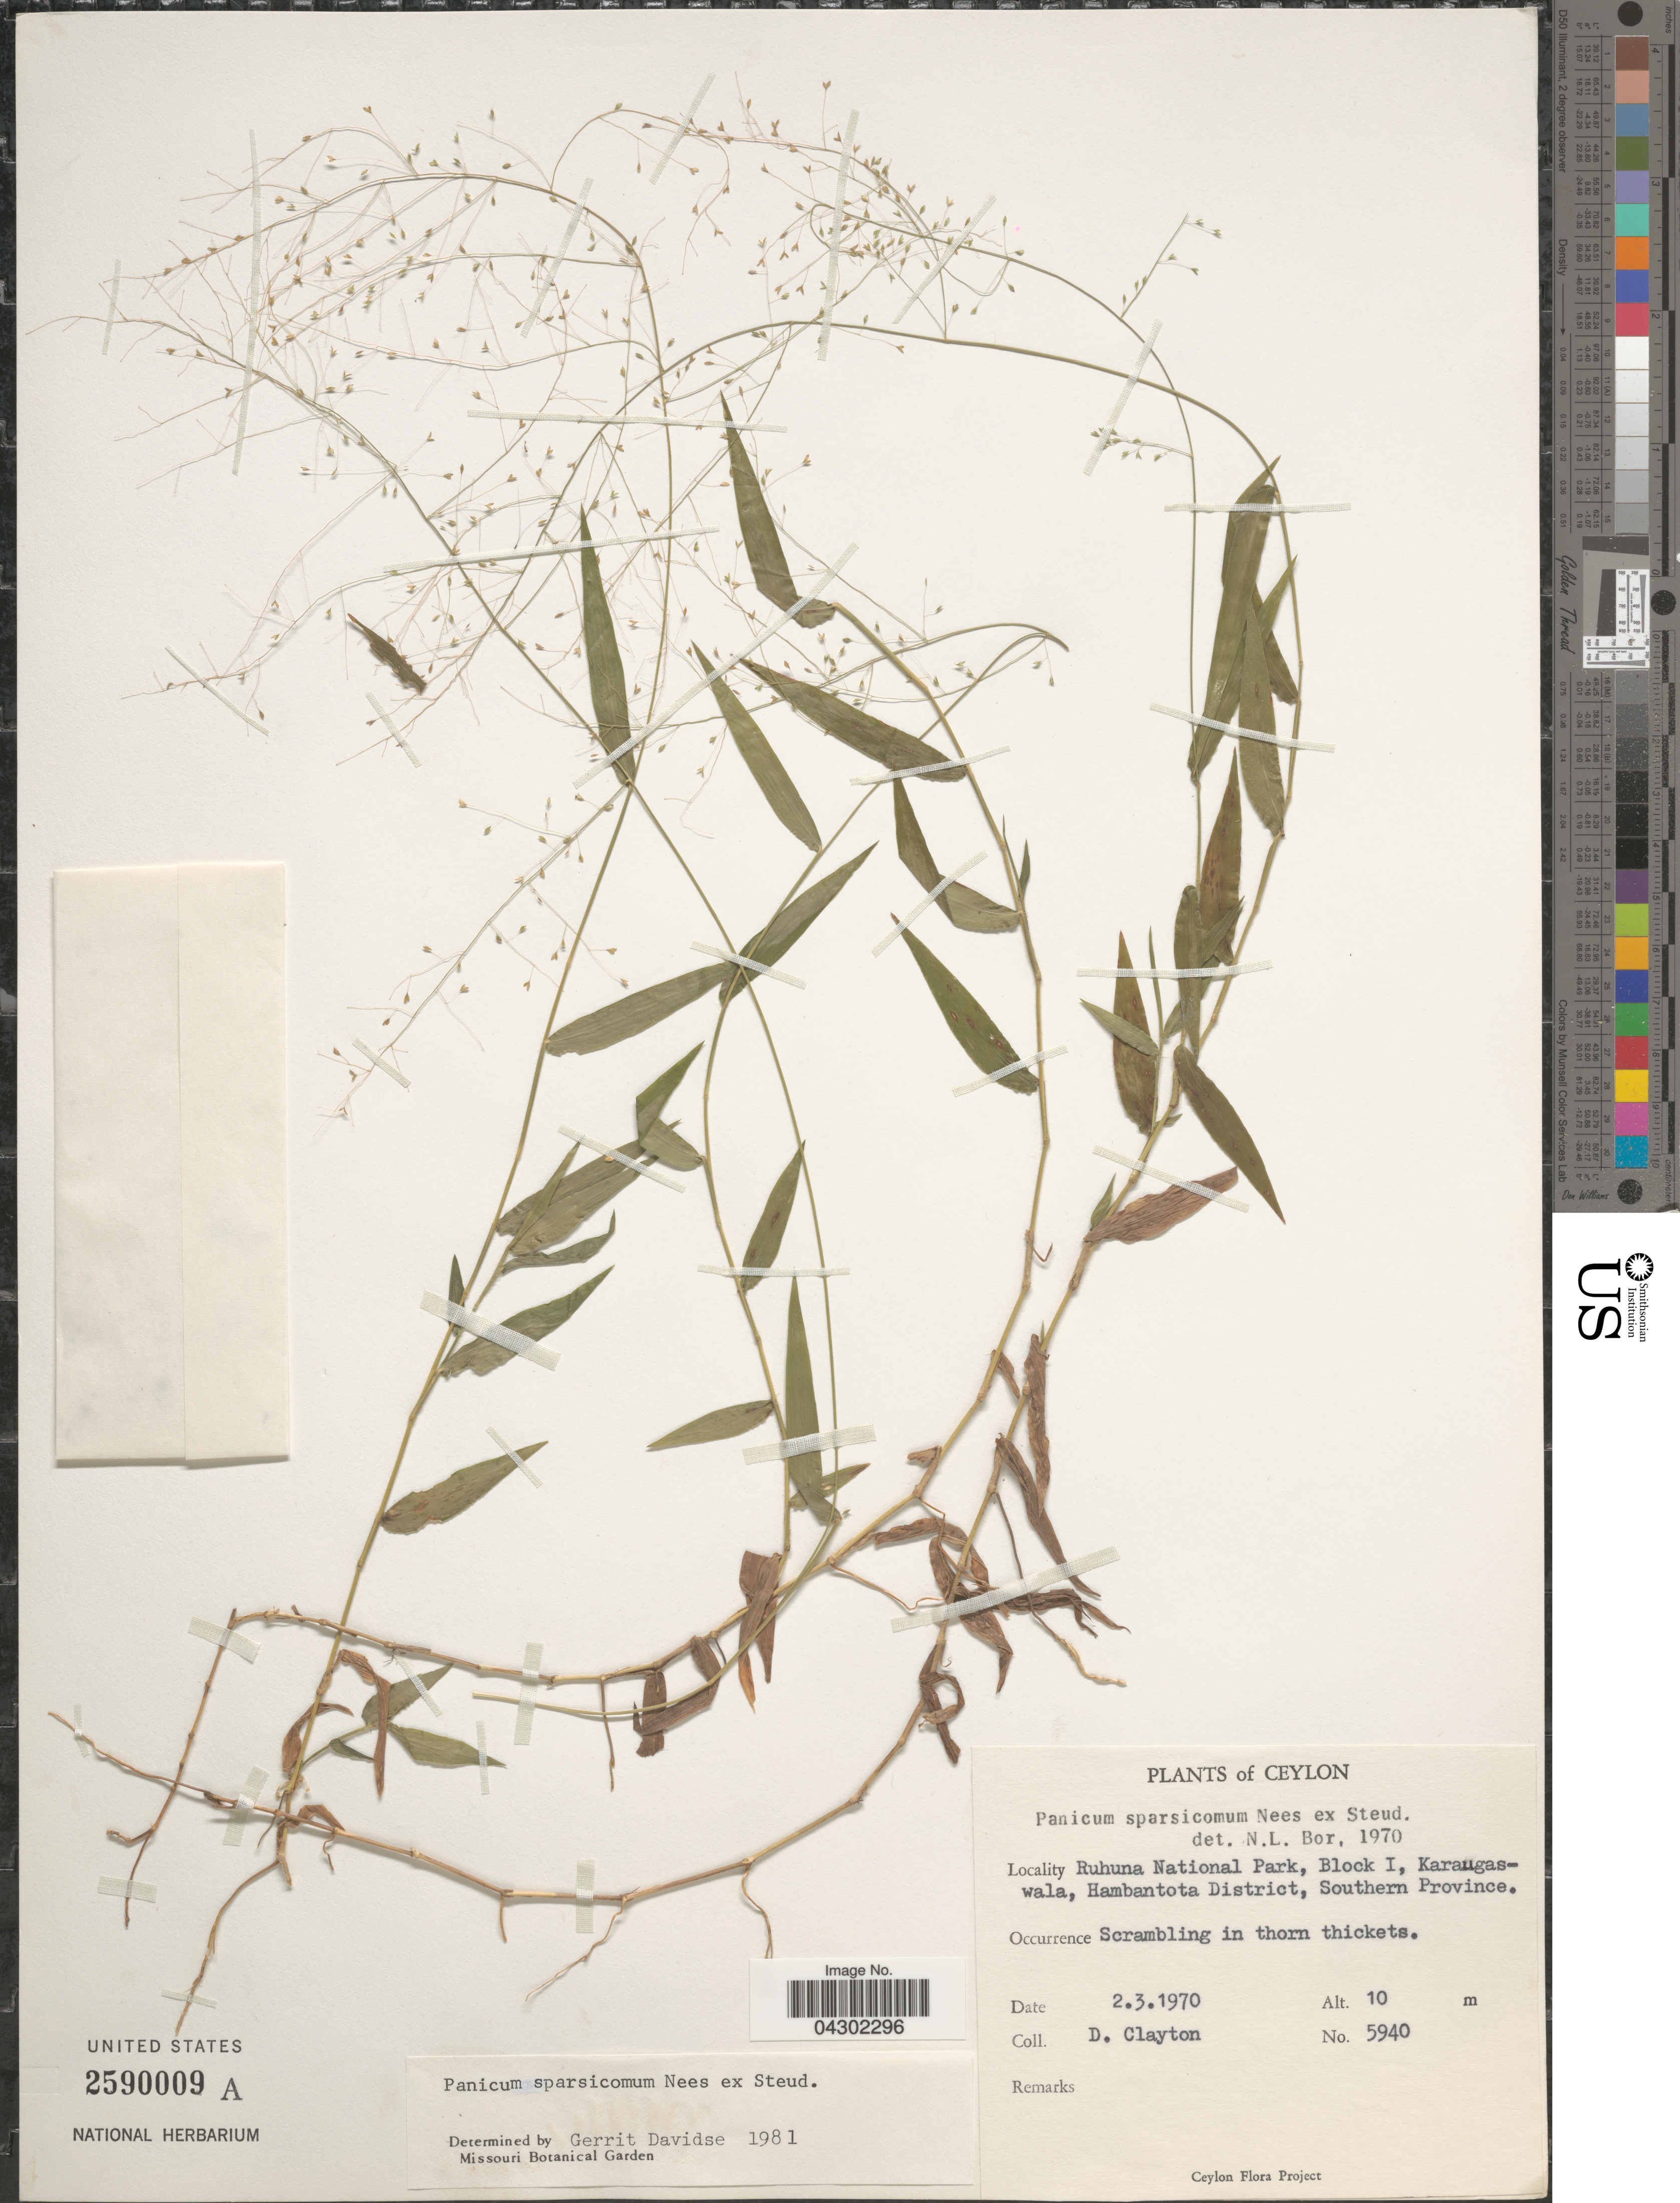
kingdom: Plantae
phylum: Tracheophyta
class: Liliopsida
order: Poales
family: Poaceae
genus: Panicum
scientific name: Panicum sparsicomum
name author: Nees ex Steud.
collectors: D. Clayton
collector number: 5940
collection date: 1970-03-02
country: Sri Lanka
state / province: Southern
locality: Ceylon. Ruhuna National Park, Block I, Karaugaswala, Hambantota District.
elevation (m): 10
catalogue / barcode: US 2590009A